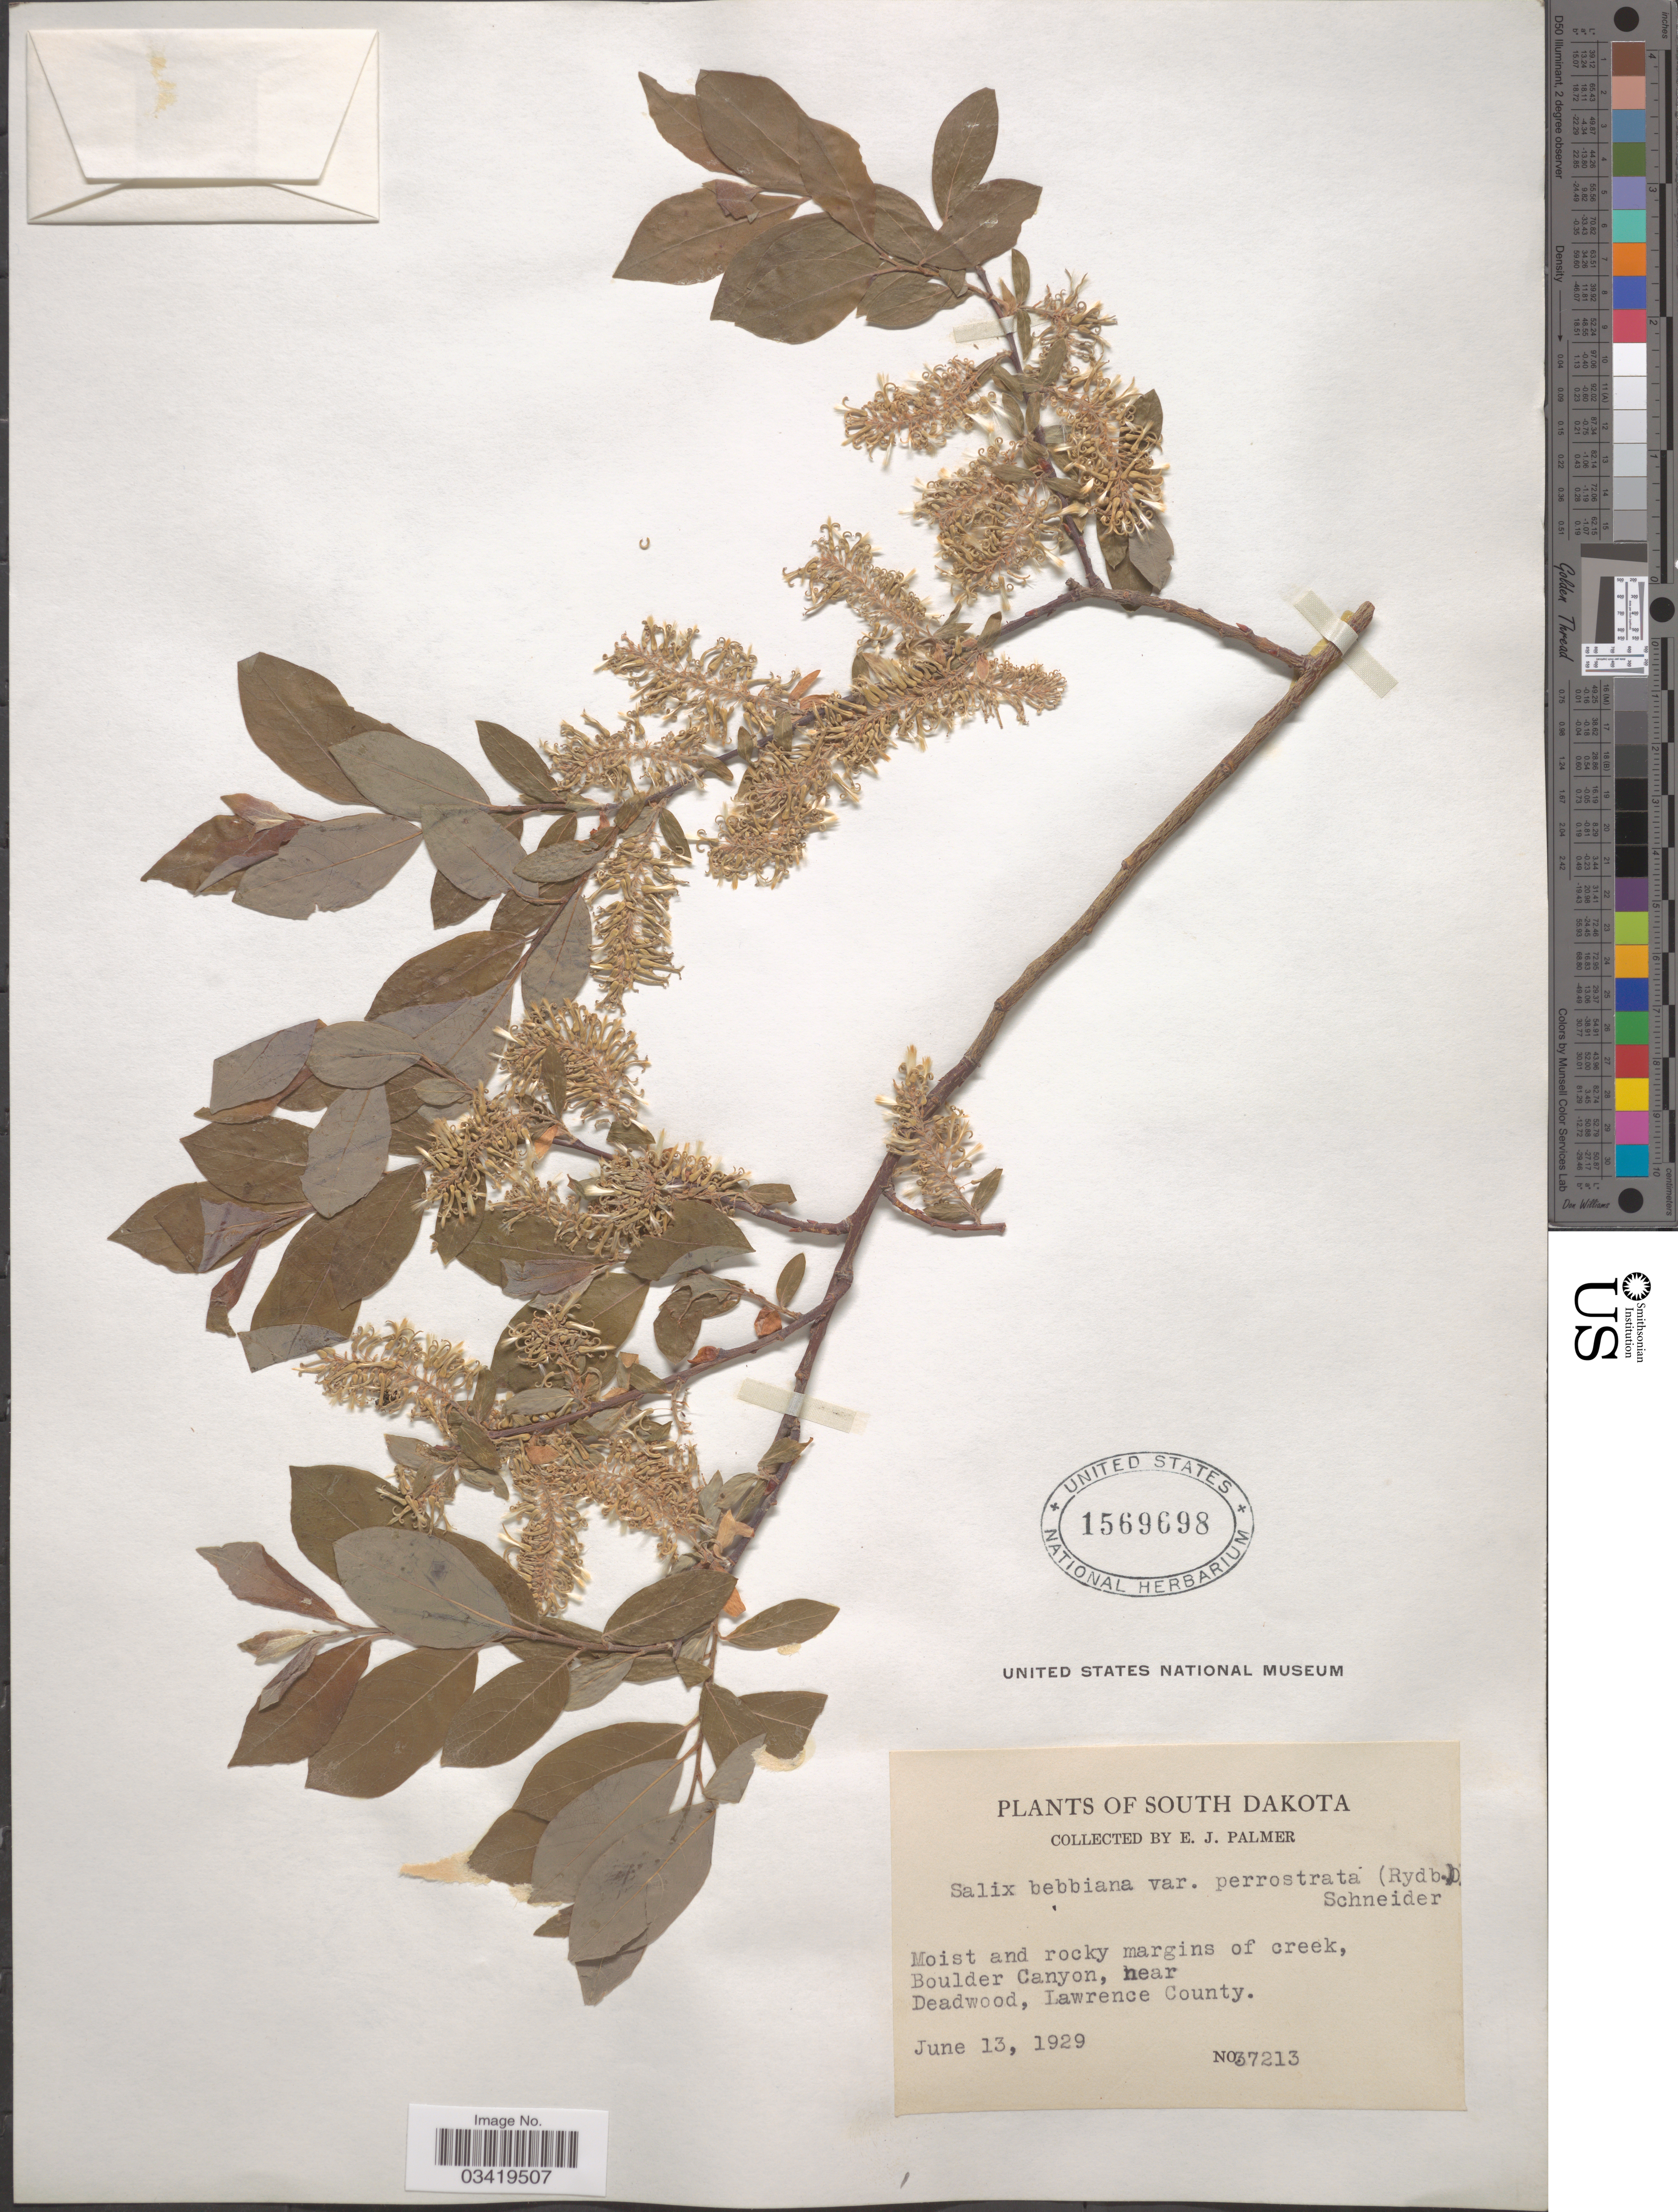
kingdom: Plantae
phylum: Tracheophyta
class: Magnoliopsida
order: Malpighiales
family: Salicaceae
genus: Salix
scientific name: Salix bebbiana var. perrostrata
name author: Sarg.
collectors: E. J. Palmer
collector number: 37213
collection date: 1929-06-13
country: United States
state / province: South Dakota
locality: Boulder Canyon, near Deadwood, Lawrence County.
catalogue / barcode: US 1569698